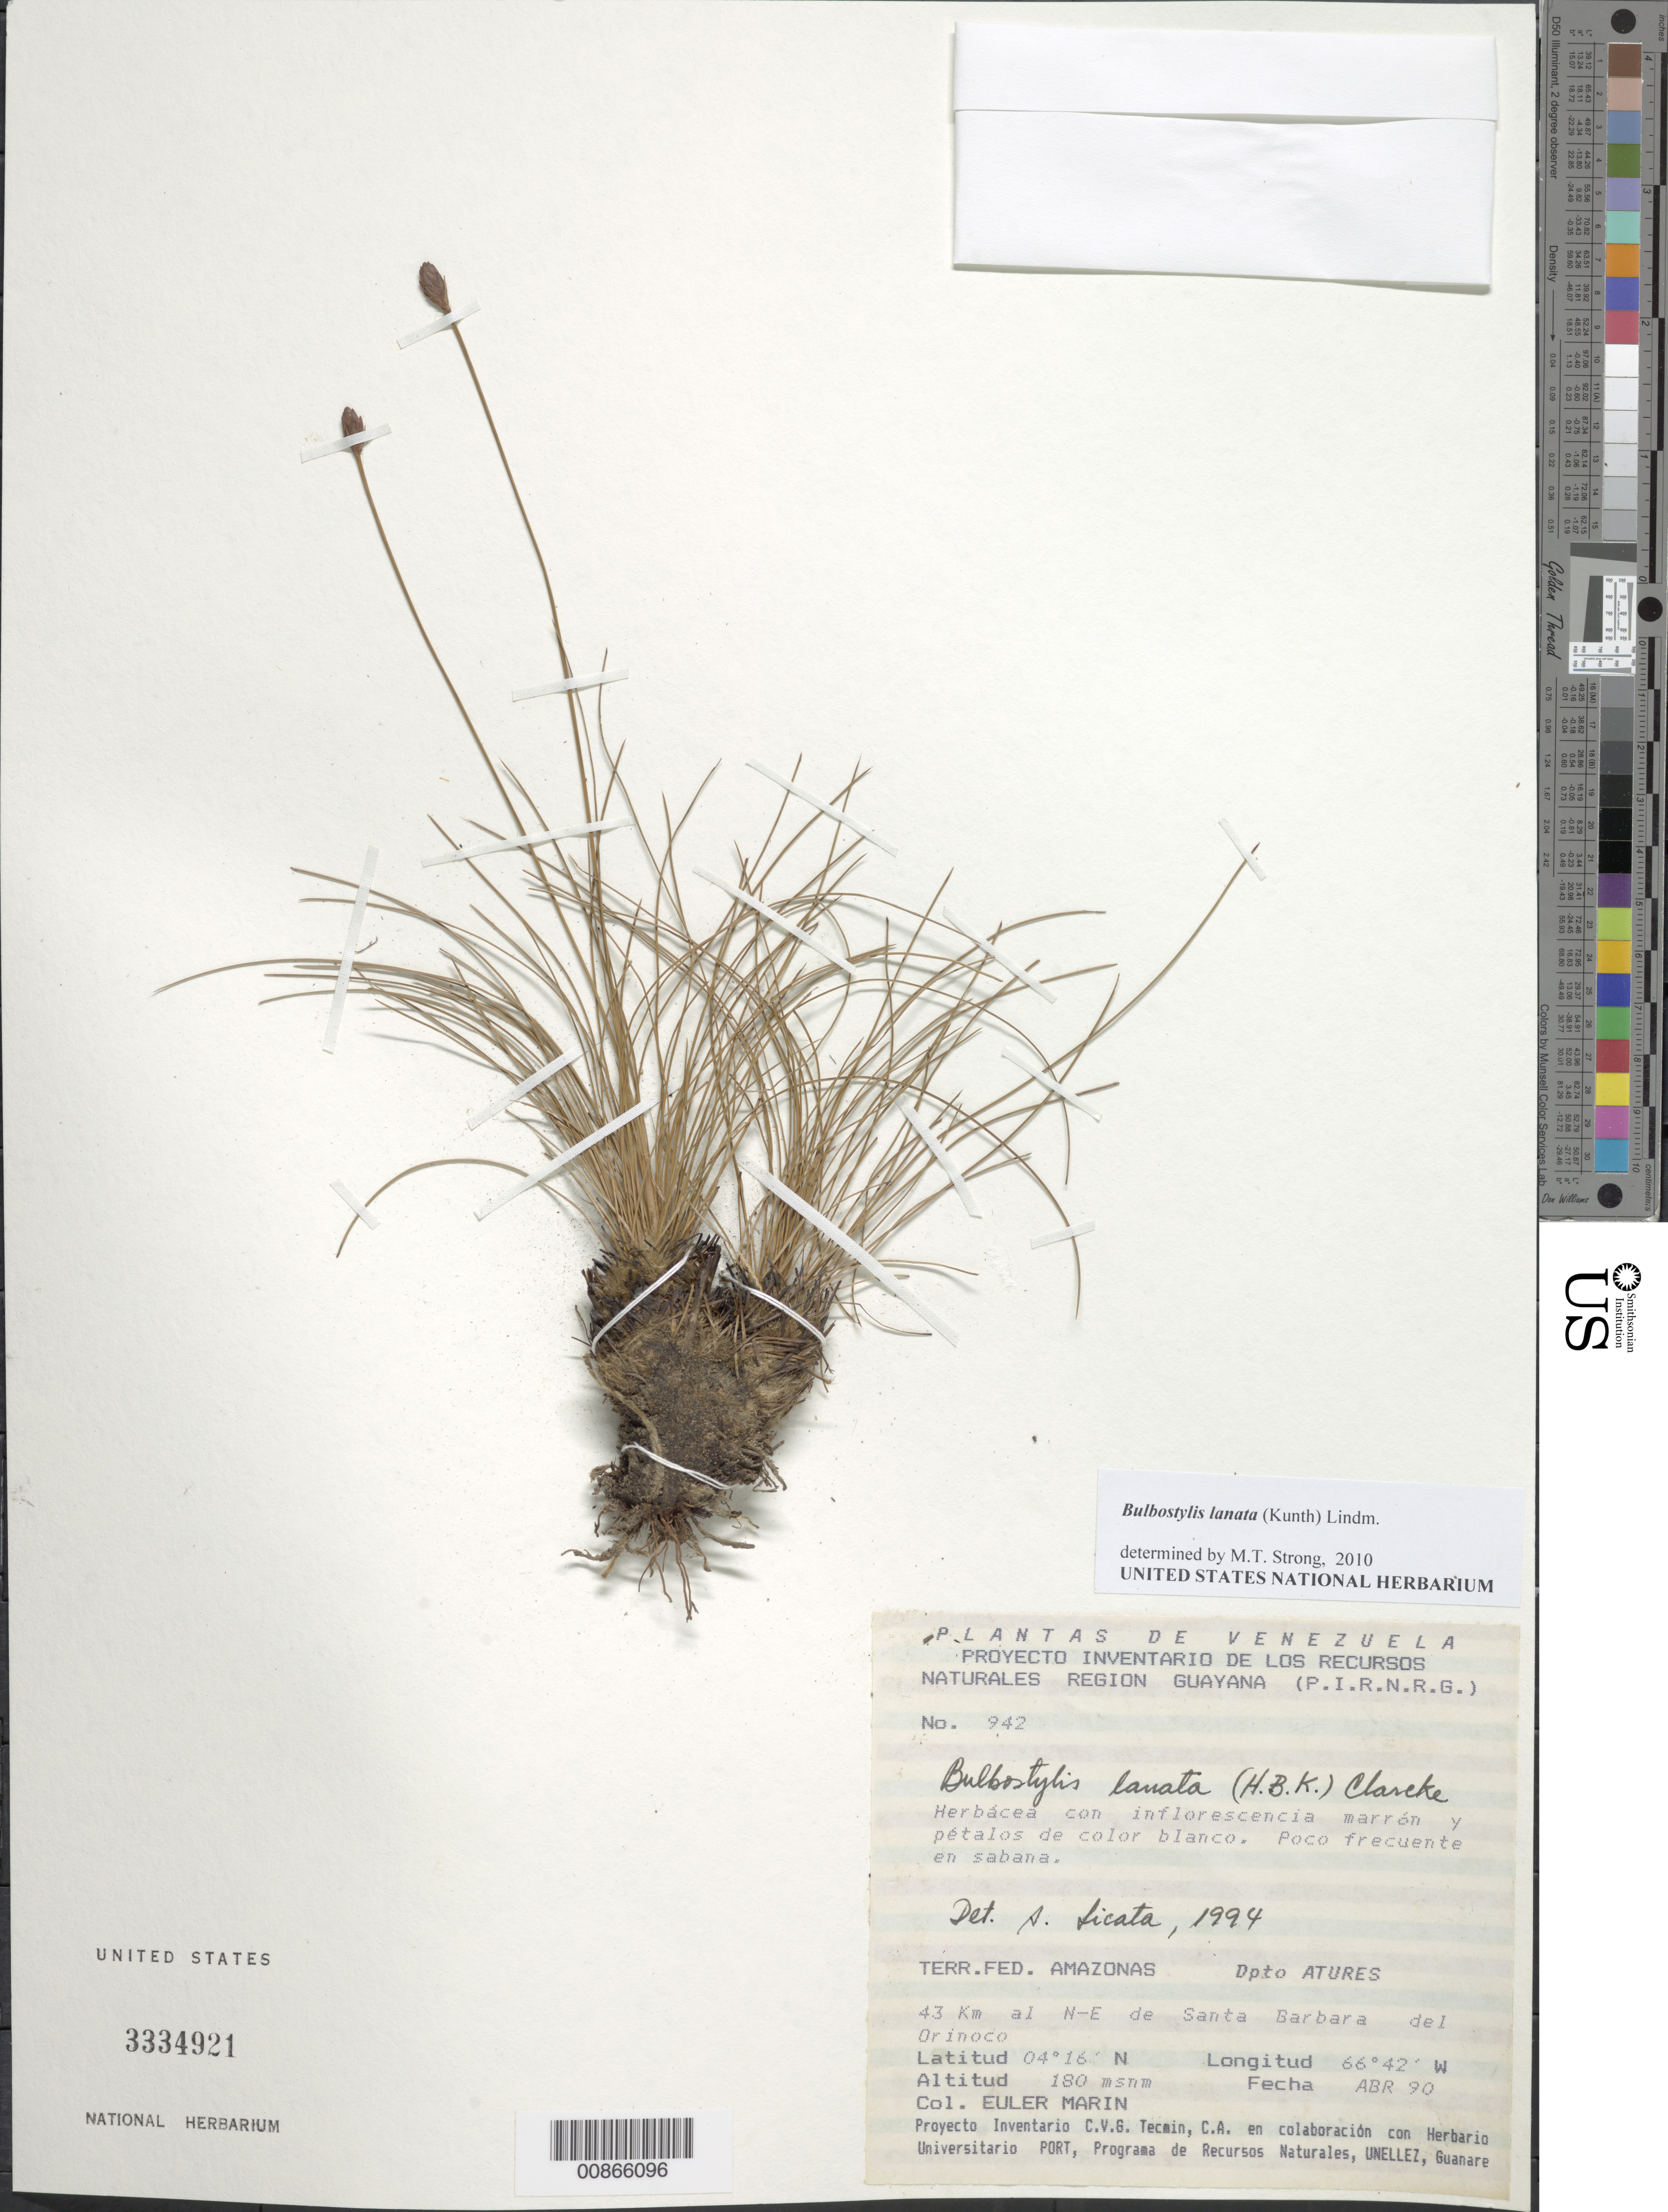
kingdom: Plantae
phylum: Tracheophyta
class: Liliopsida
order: Poales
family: Cyperaceae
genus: Bulbostylis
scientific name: Bulbostylis lanata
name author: (Kunth) Lindm.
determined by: Strong, M. T., (US), Smithsonian Institution - National Museum of Natural History (UNITED STATES)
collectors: E. Marin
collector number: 942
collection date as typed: Apr-90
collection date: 1990-04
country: Venezuela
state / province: Amazonas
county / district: Atures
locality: Santa Barbara del Orinoco, 43 km al NE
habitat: Sabana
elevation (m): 180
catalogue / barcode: US 3334921